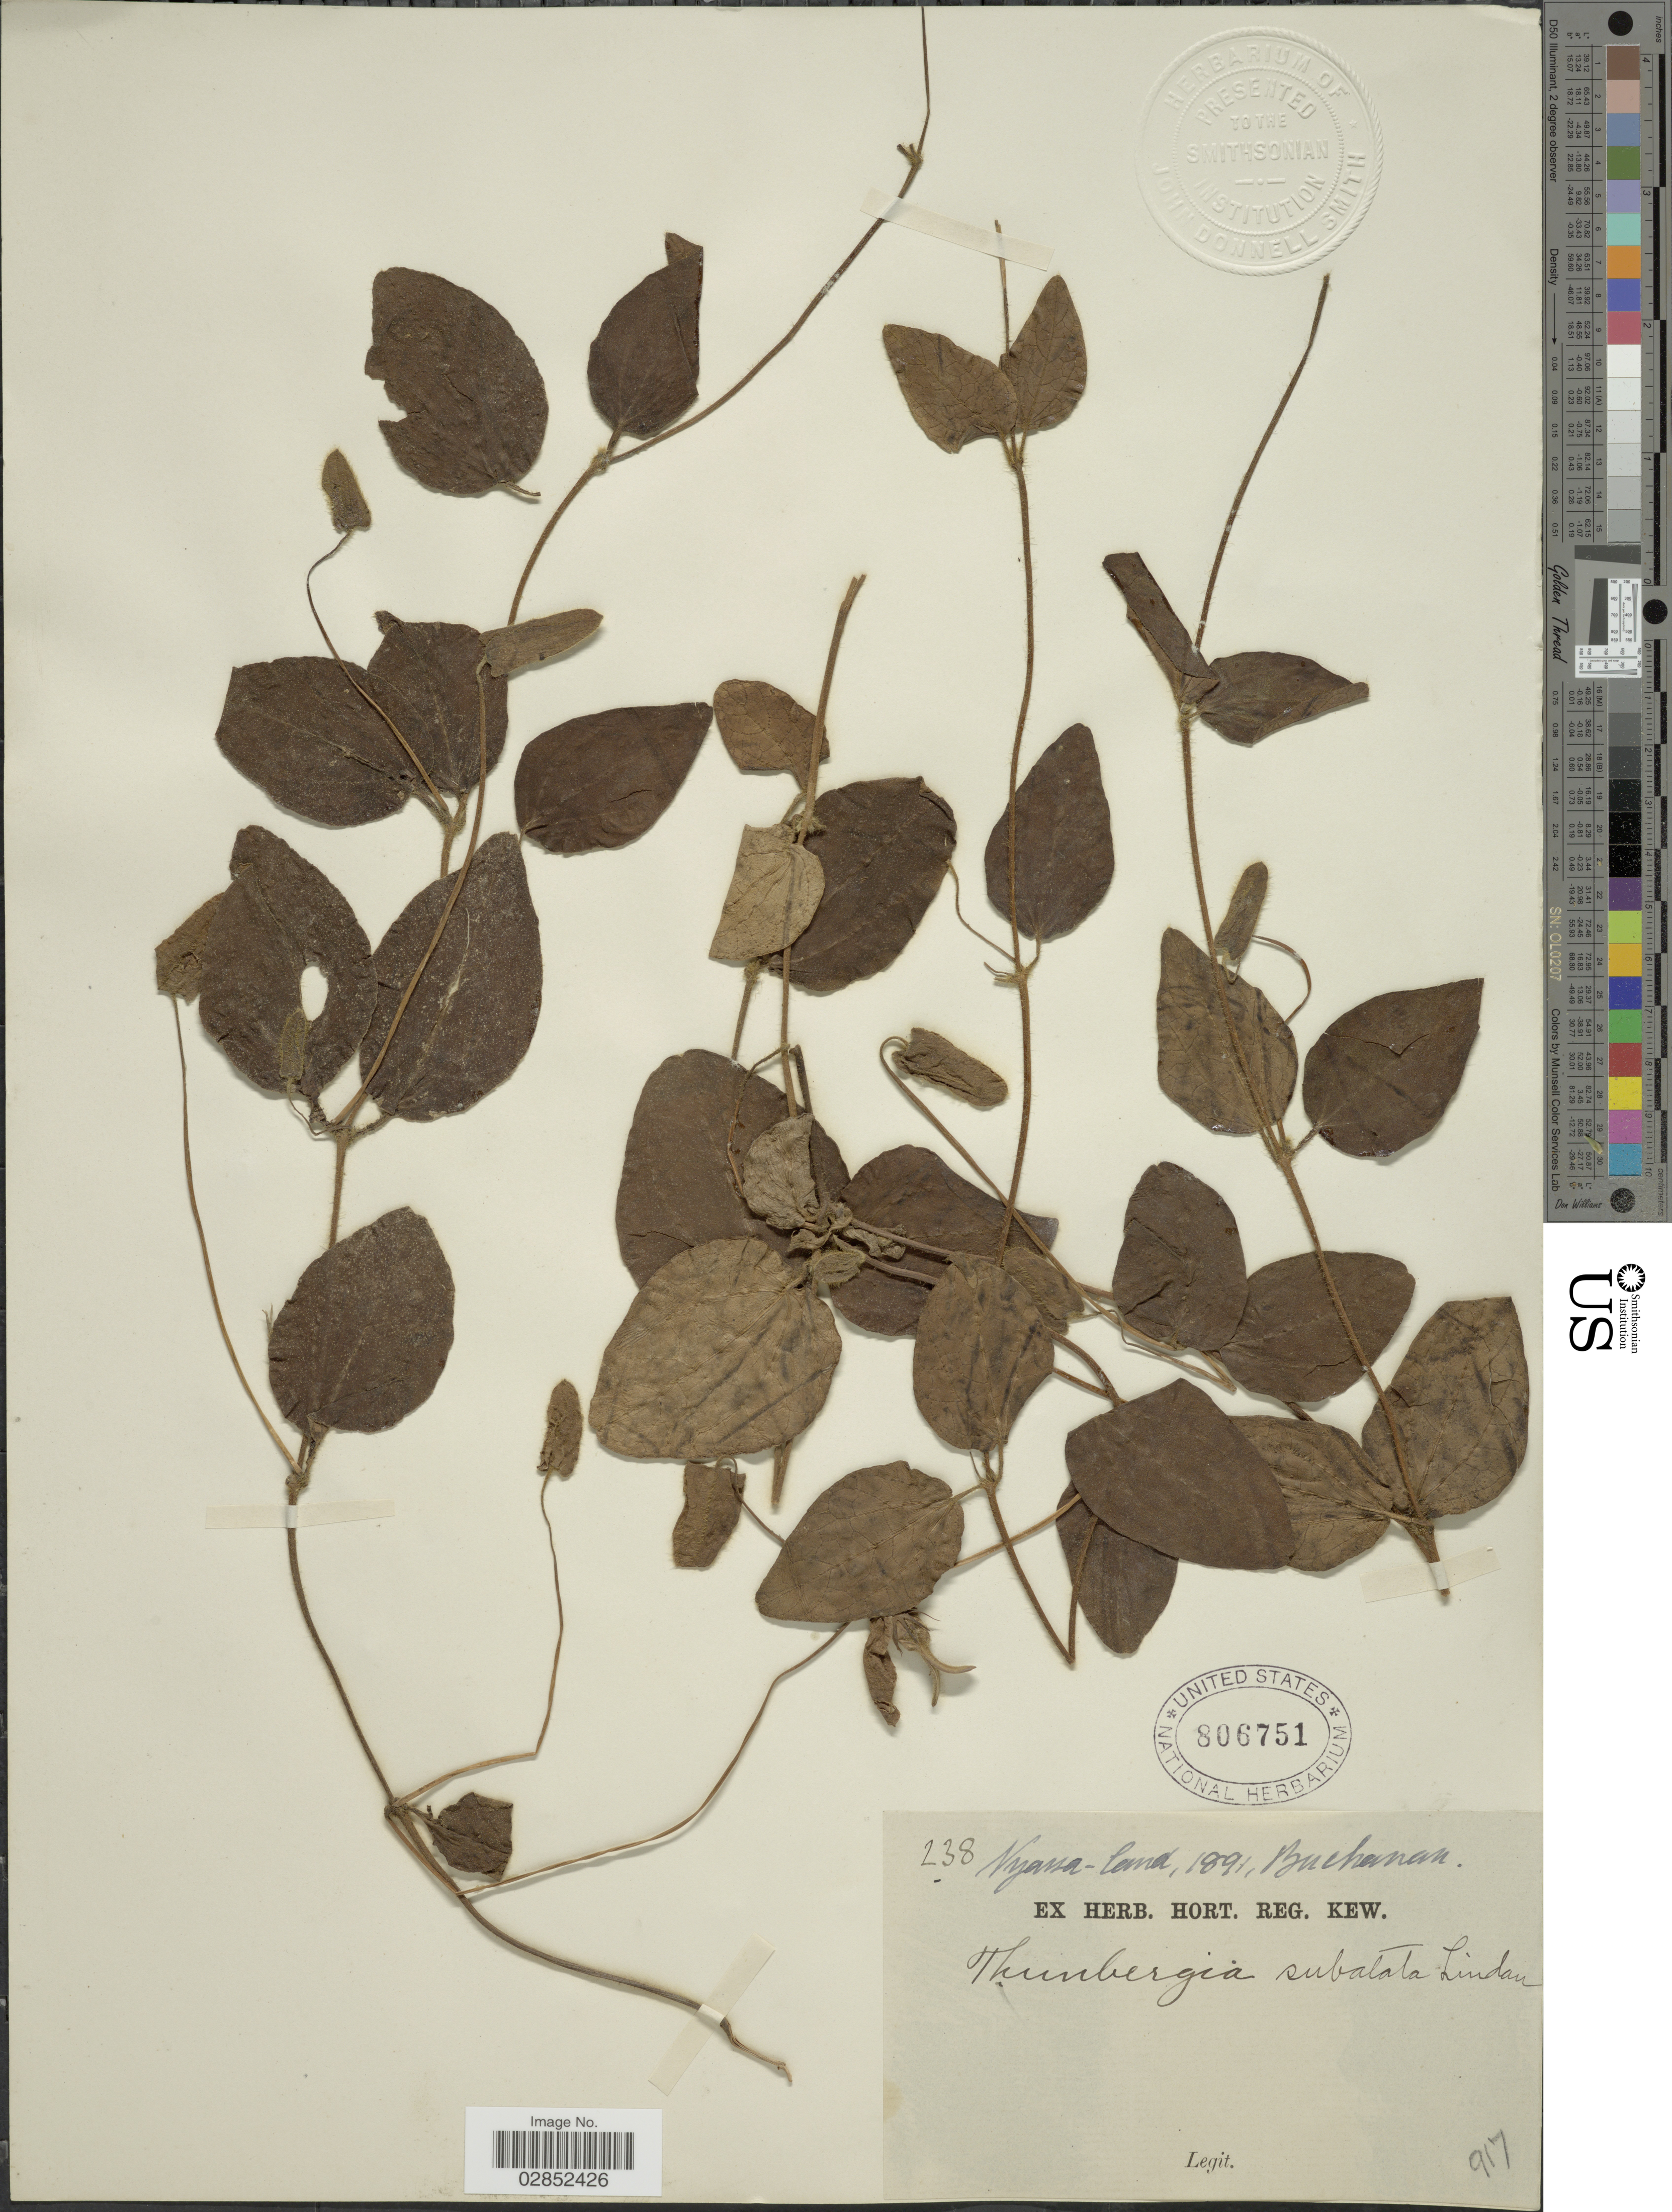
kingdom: Plantae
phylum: Tracheophyta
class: Magnoliopsida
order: Lamiales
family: Acanthaceae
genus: Thunbergia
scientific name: Thunbergia subalata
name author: Lindau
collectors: -. Buchanan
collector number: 238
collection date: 1891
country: Malawi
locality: Nyassa-land.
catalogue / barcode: US 806751